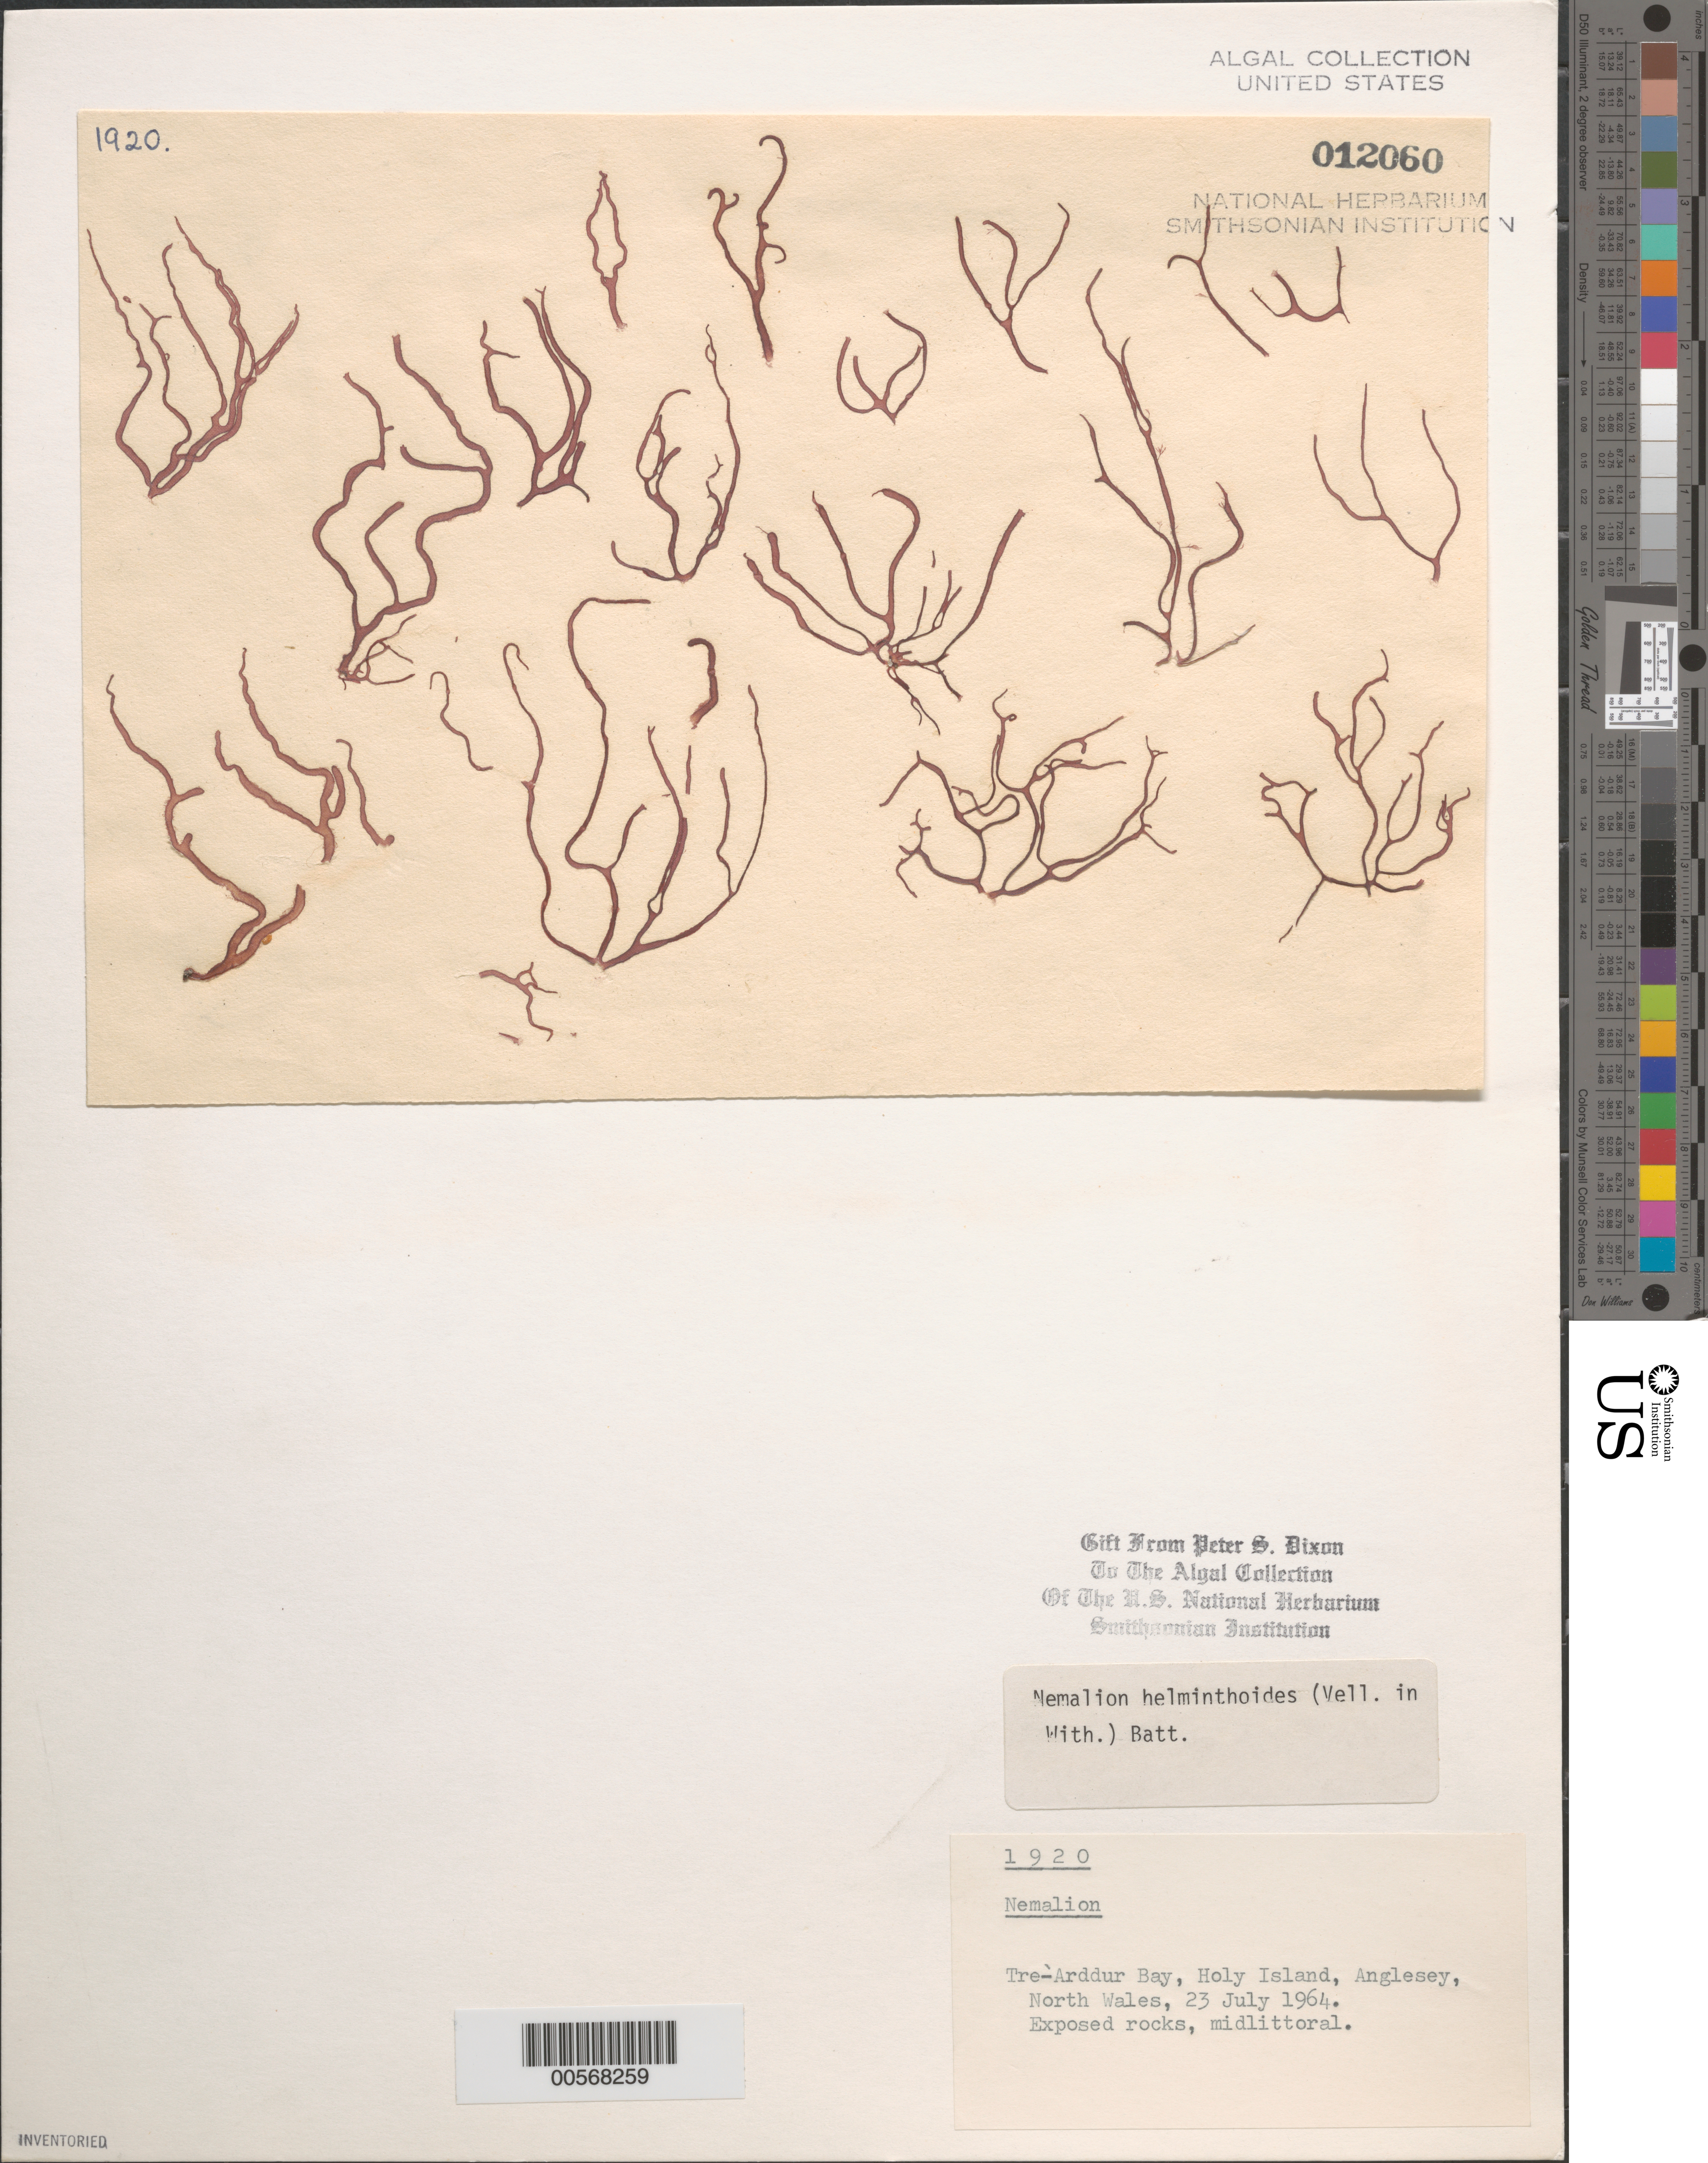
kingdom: Plantae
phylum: Rhodophyta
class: Florideophyceae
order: Nemaliales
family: Nemaliaceae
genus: Nemalion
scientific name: Nemalion multifidum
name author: (Lyngb.) Chauvin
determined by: Algae name updating Project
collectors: P. S. Dixon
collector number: PSD 1920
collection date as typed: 23 Jul 1964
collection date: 1964-07-23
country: United Kingdom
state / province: Wales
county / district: Gwynedd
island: Anglesey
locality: Tre-arddur Bay, Holy Island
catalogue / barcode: US 12060